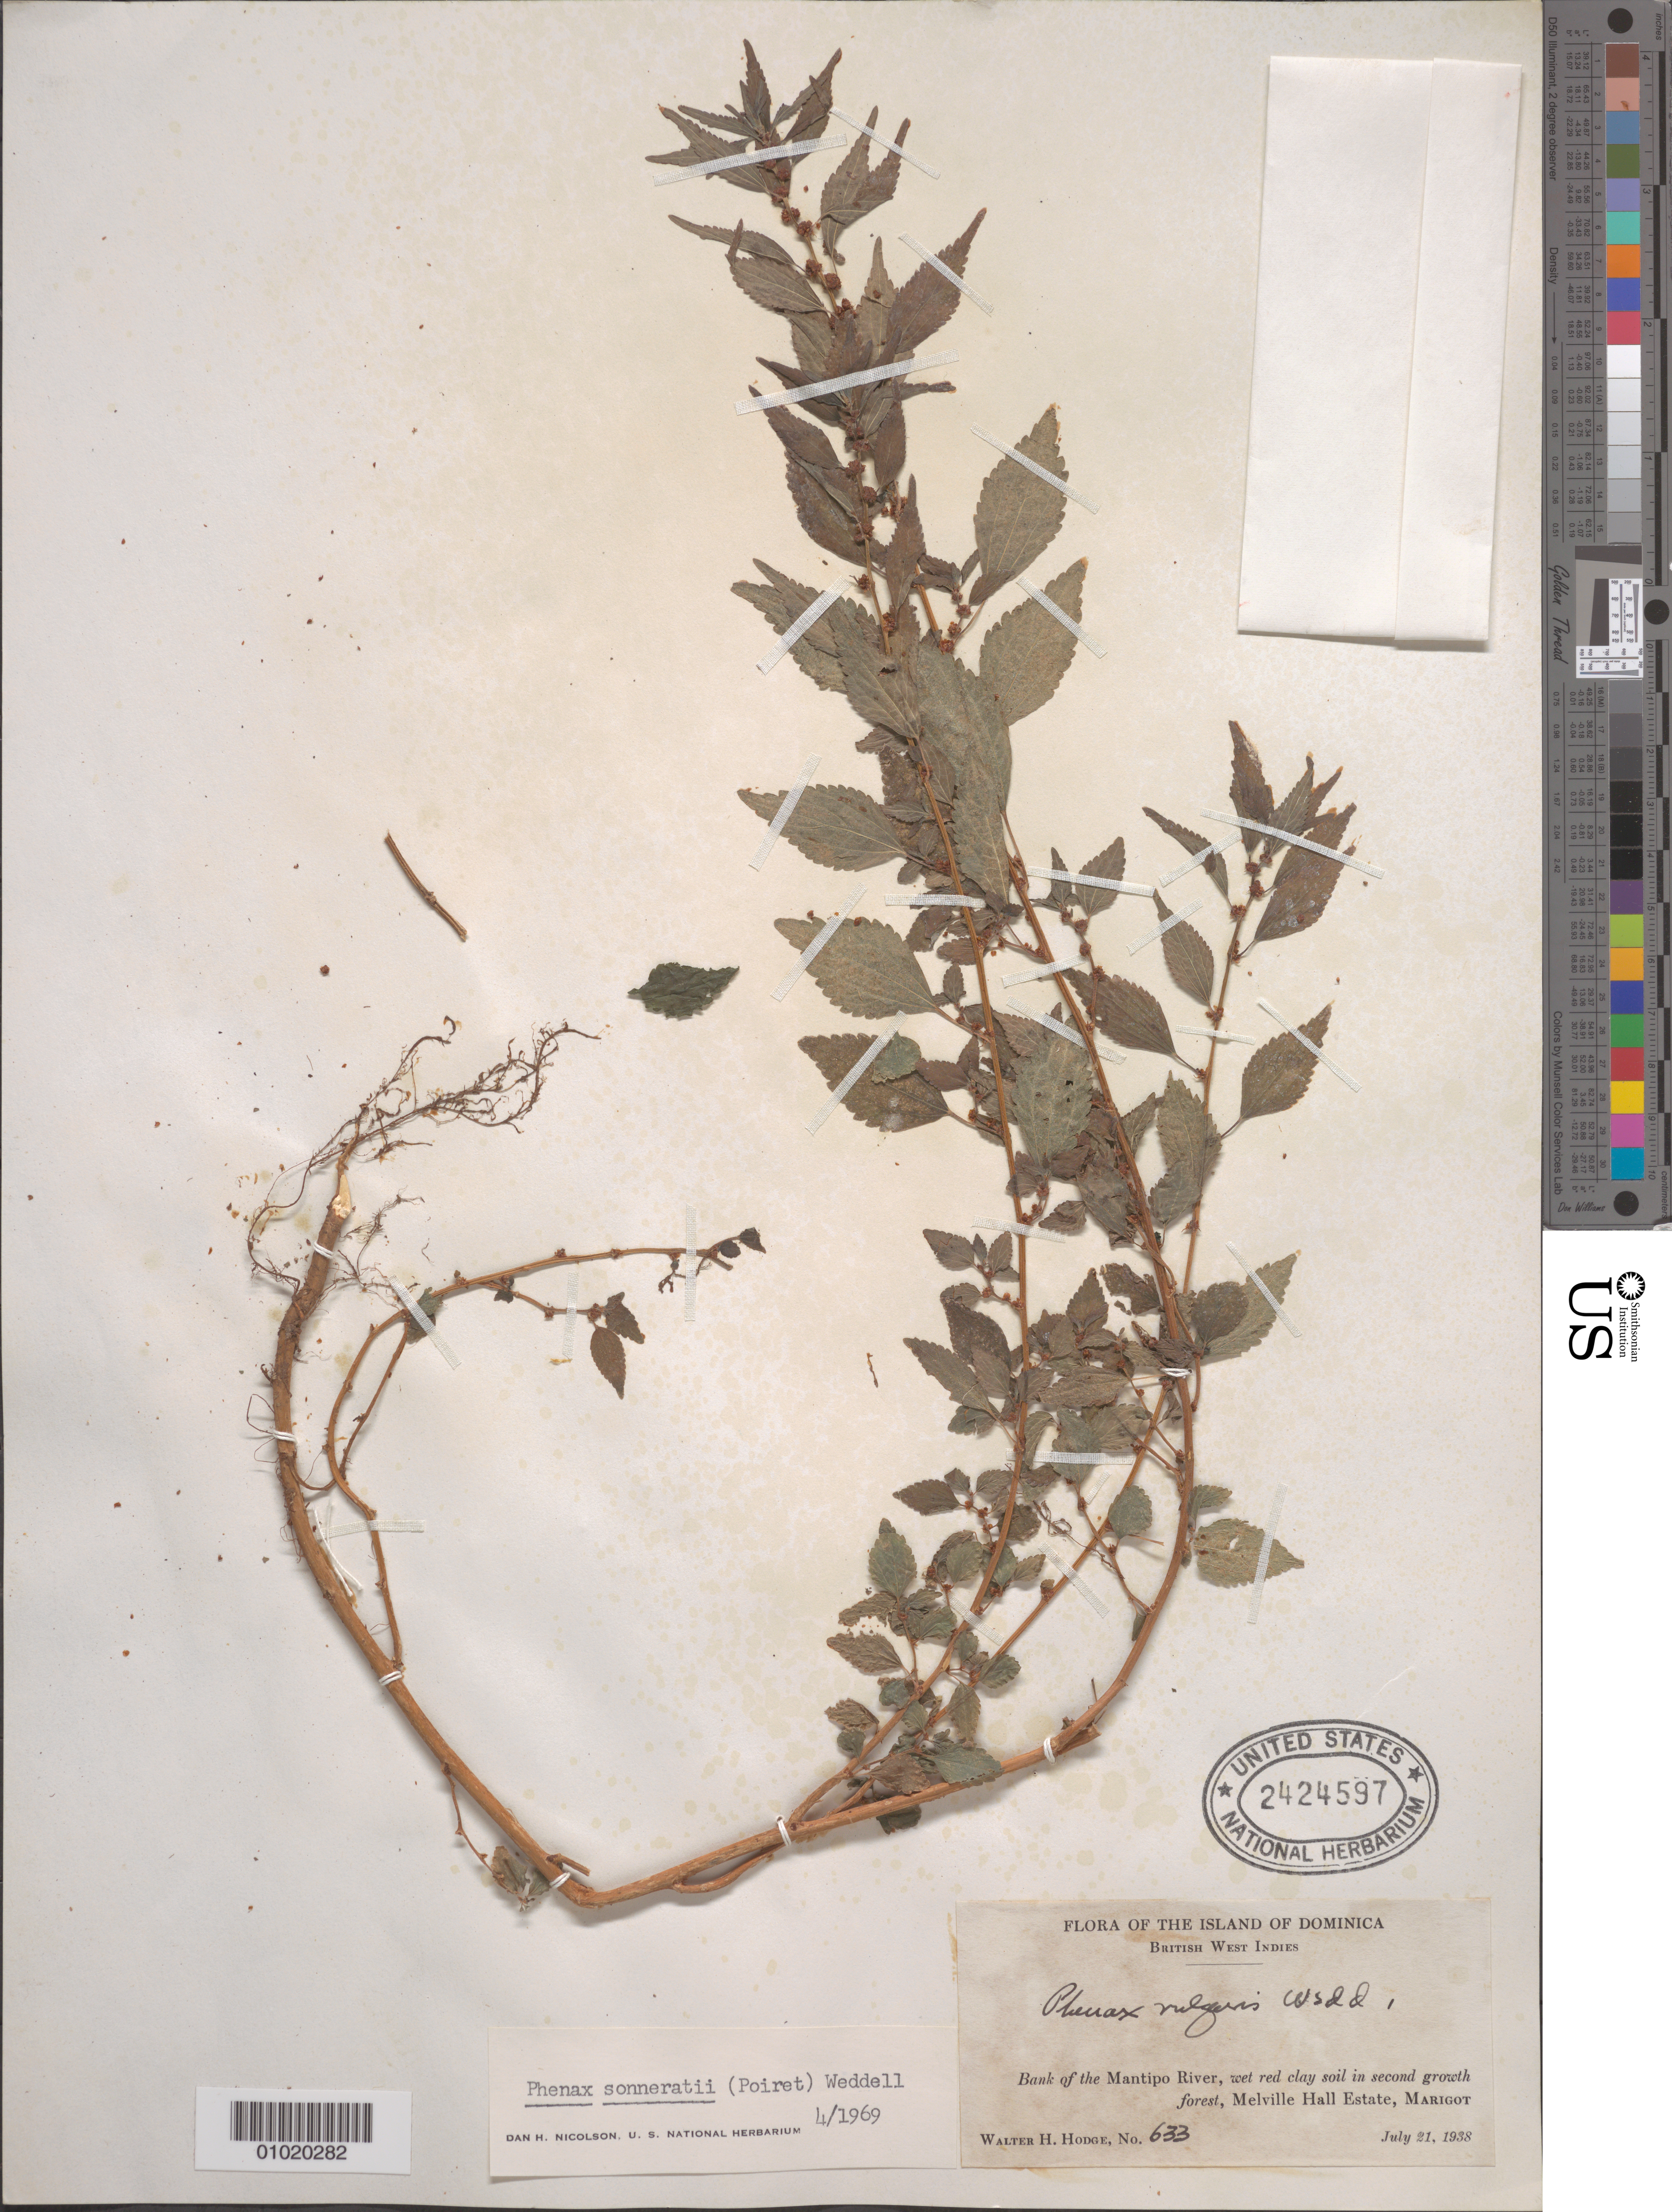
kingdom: Plantae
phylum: Tracheophyta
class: Magnoliopsida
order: Rosales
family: Urticaceae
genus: Phenax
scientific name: Phenax sonneratii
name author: (Poir.) Wedd.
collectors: W. Hodge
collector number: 633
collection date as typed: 21 Jul 1933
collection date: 1933-07-21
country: Dominica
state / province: St. Andrew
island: Dominica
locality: Bank of the Mantipo River, wet red clay soil in second growth forest, Melville Hall Estate, Marigot.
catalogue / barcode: US 2424597